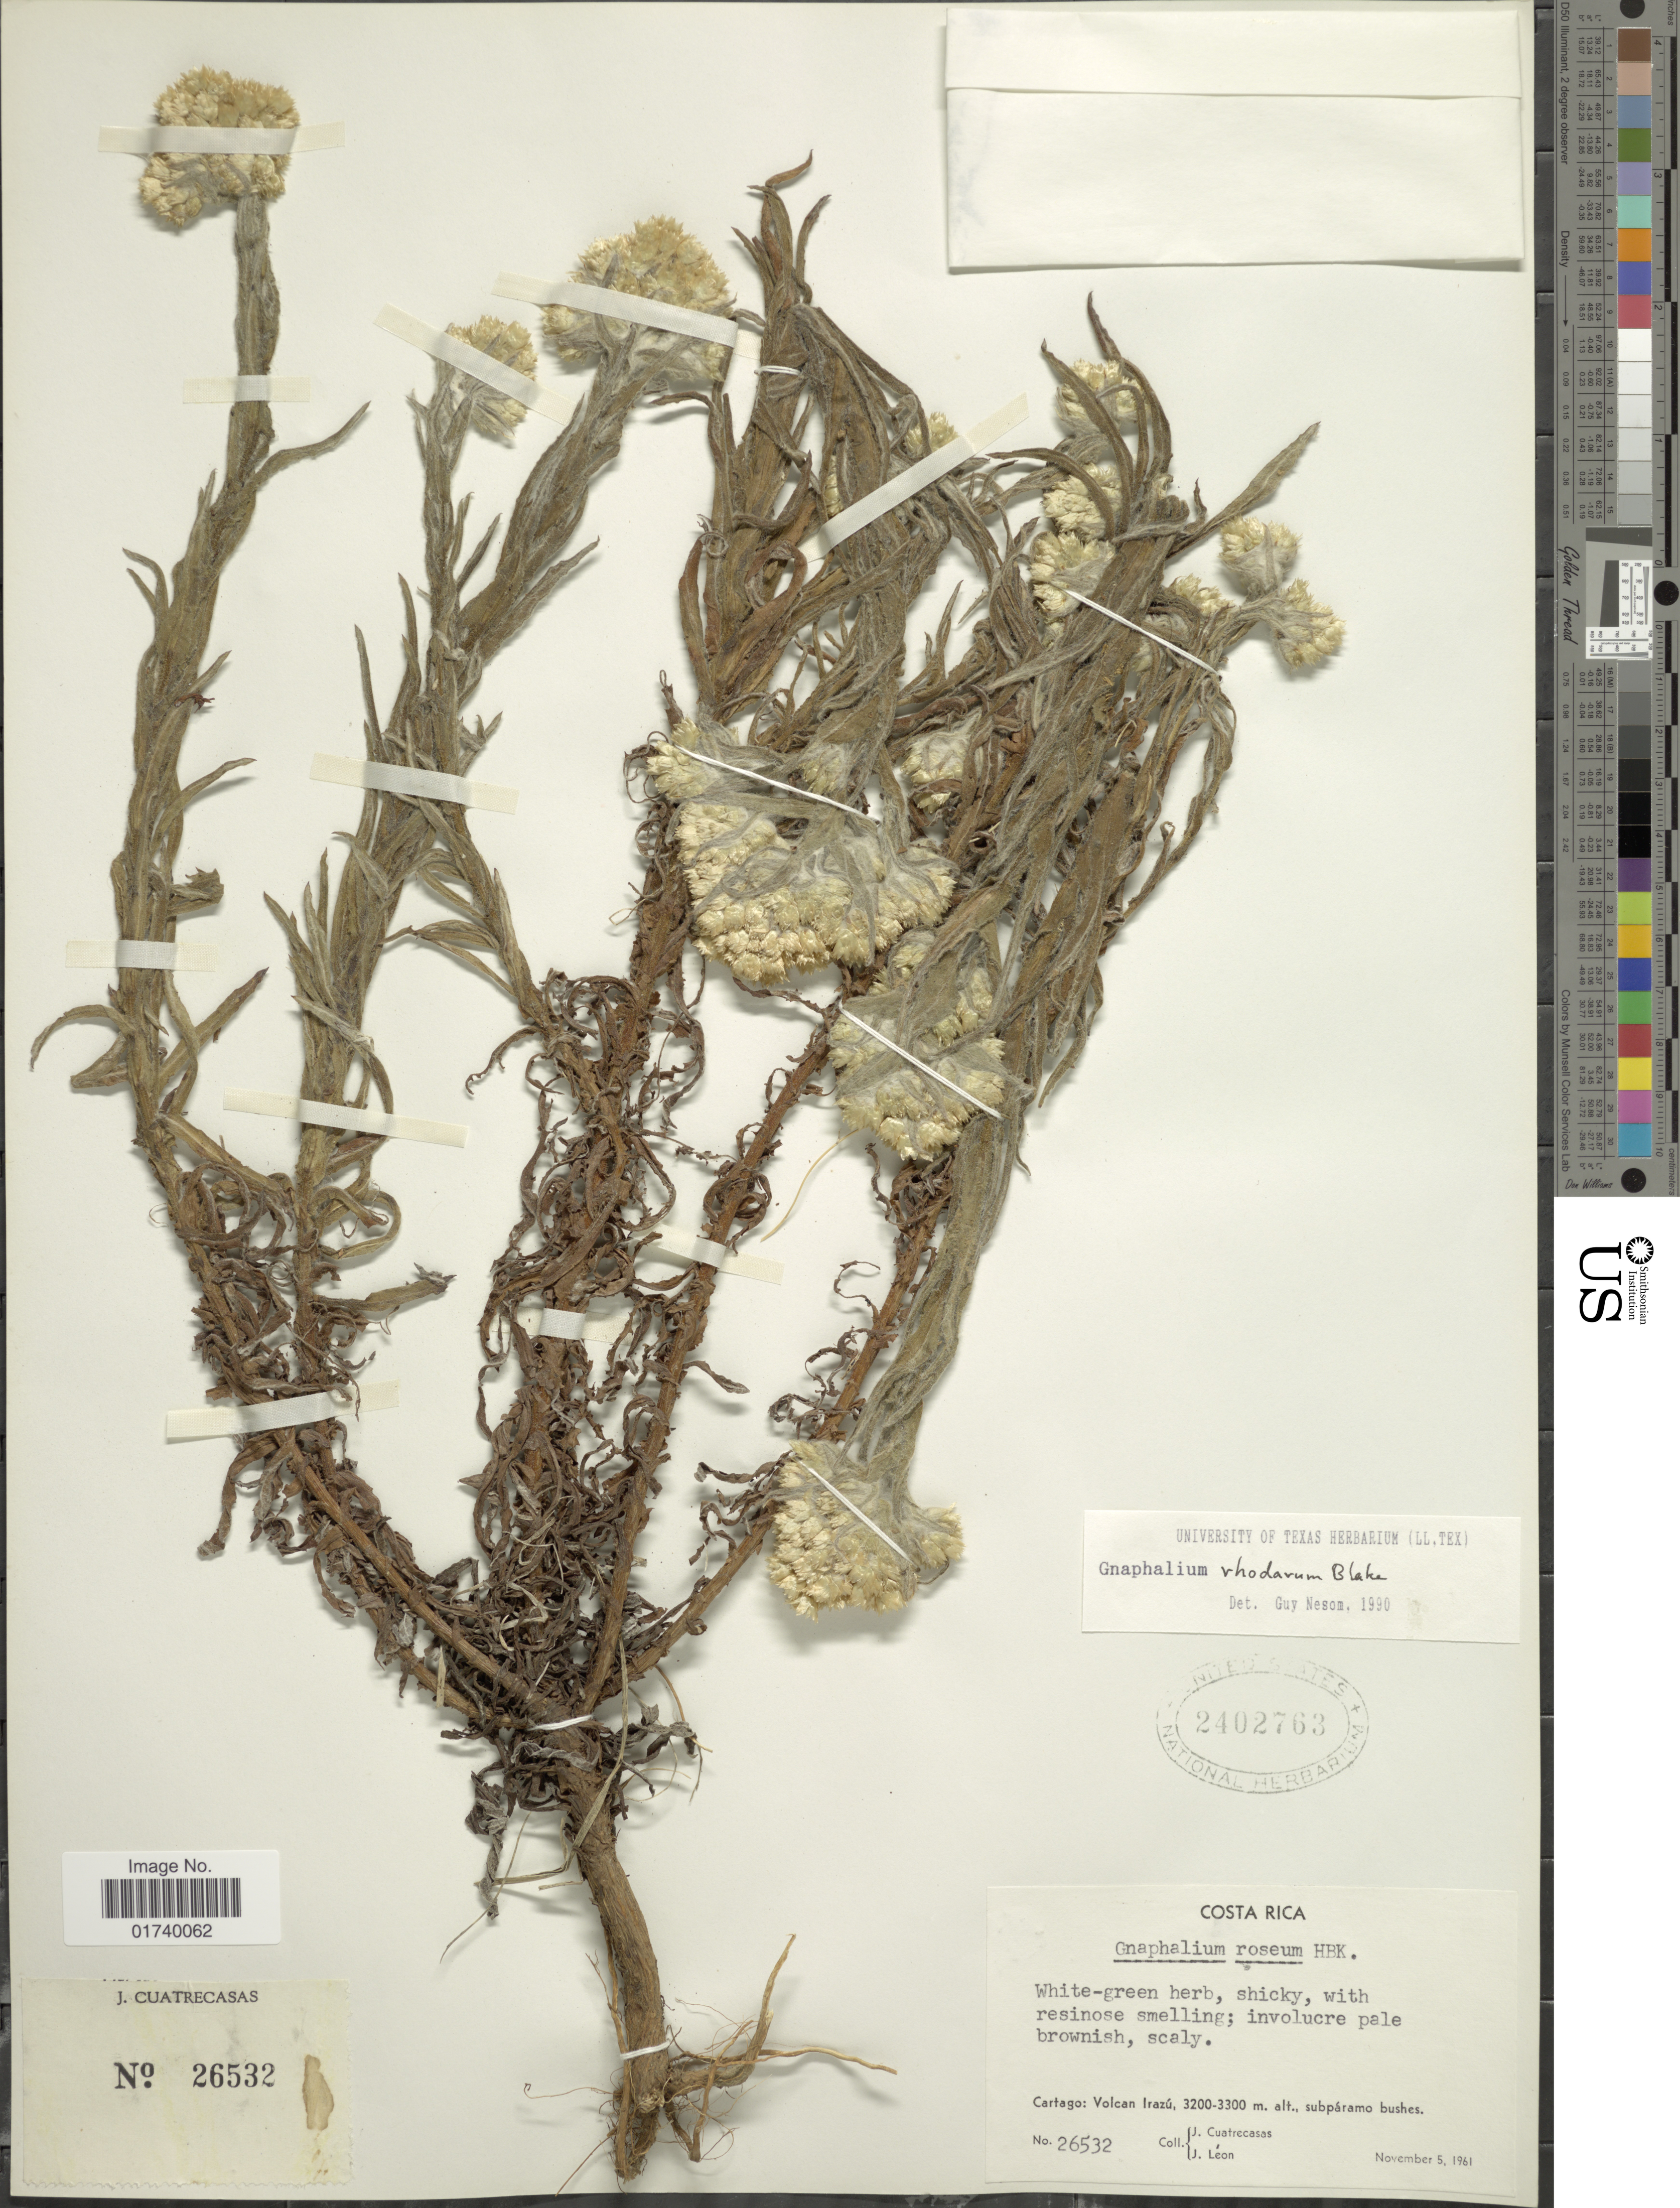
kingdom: Plantae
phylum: Tracheophyta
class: Magnoliopsida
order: Asterales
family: Asteraceae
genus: Pseudognaphalium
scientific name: Pseudognaphalium irazu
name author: G.L. Nesom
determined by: Nesom, Guy L.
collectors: J. Cuatrecasas & J. León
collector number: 26532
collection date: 1961-11-05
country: Costa Rica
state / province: Cartago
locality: Cartago: Volcan Irazu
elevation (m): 3200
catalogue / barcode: US 2402763